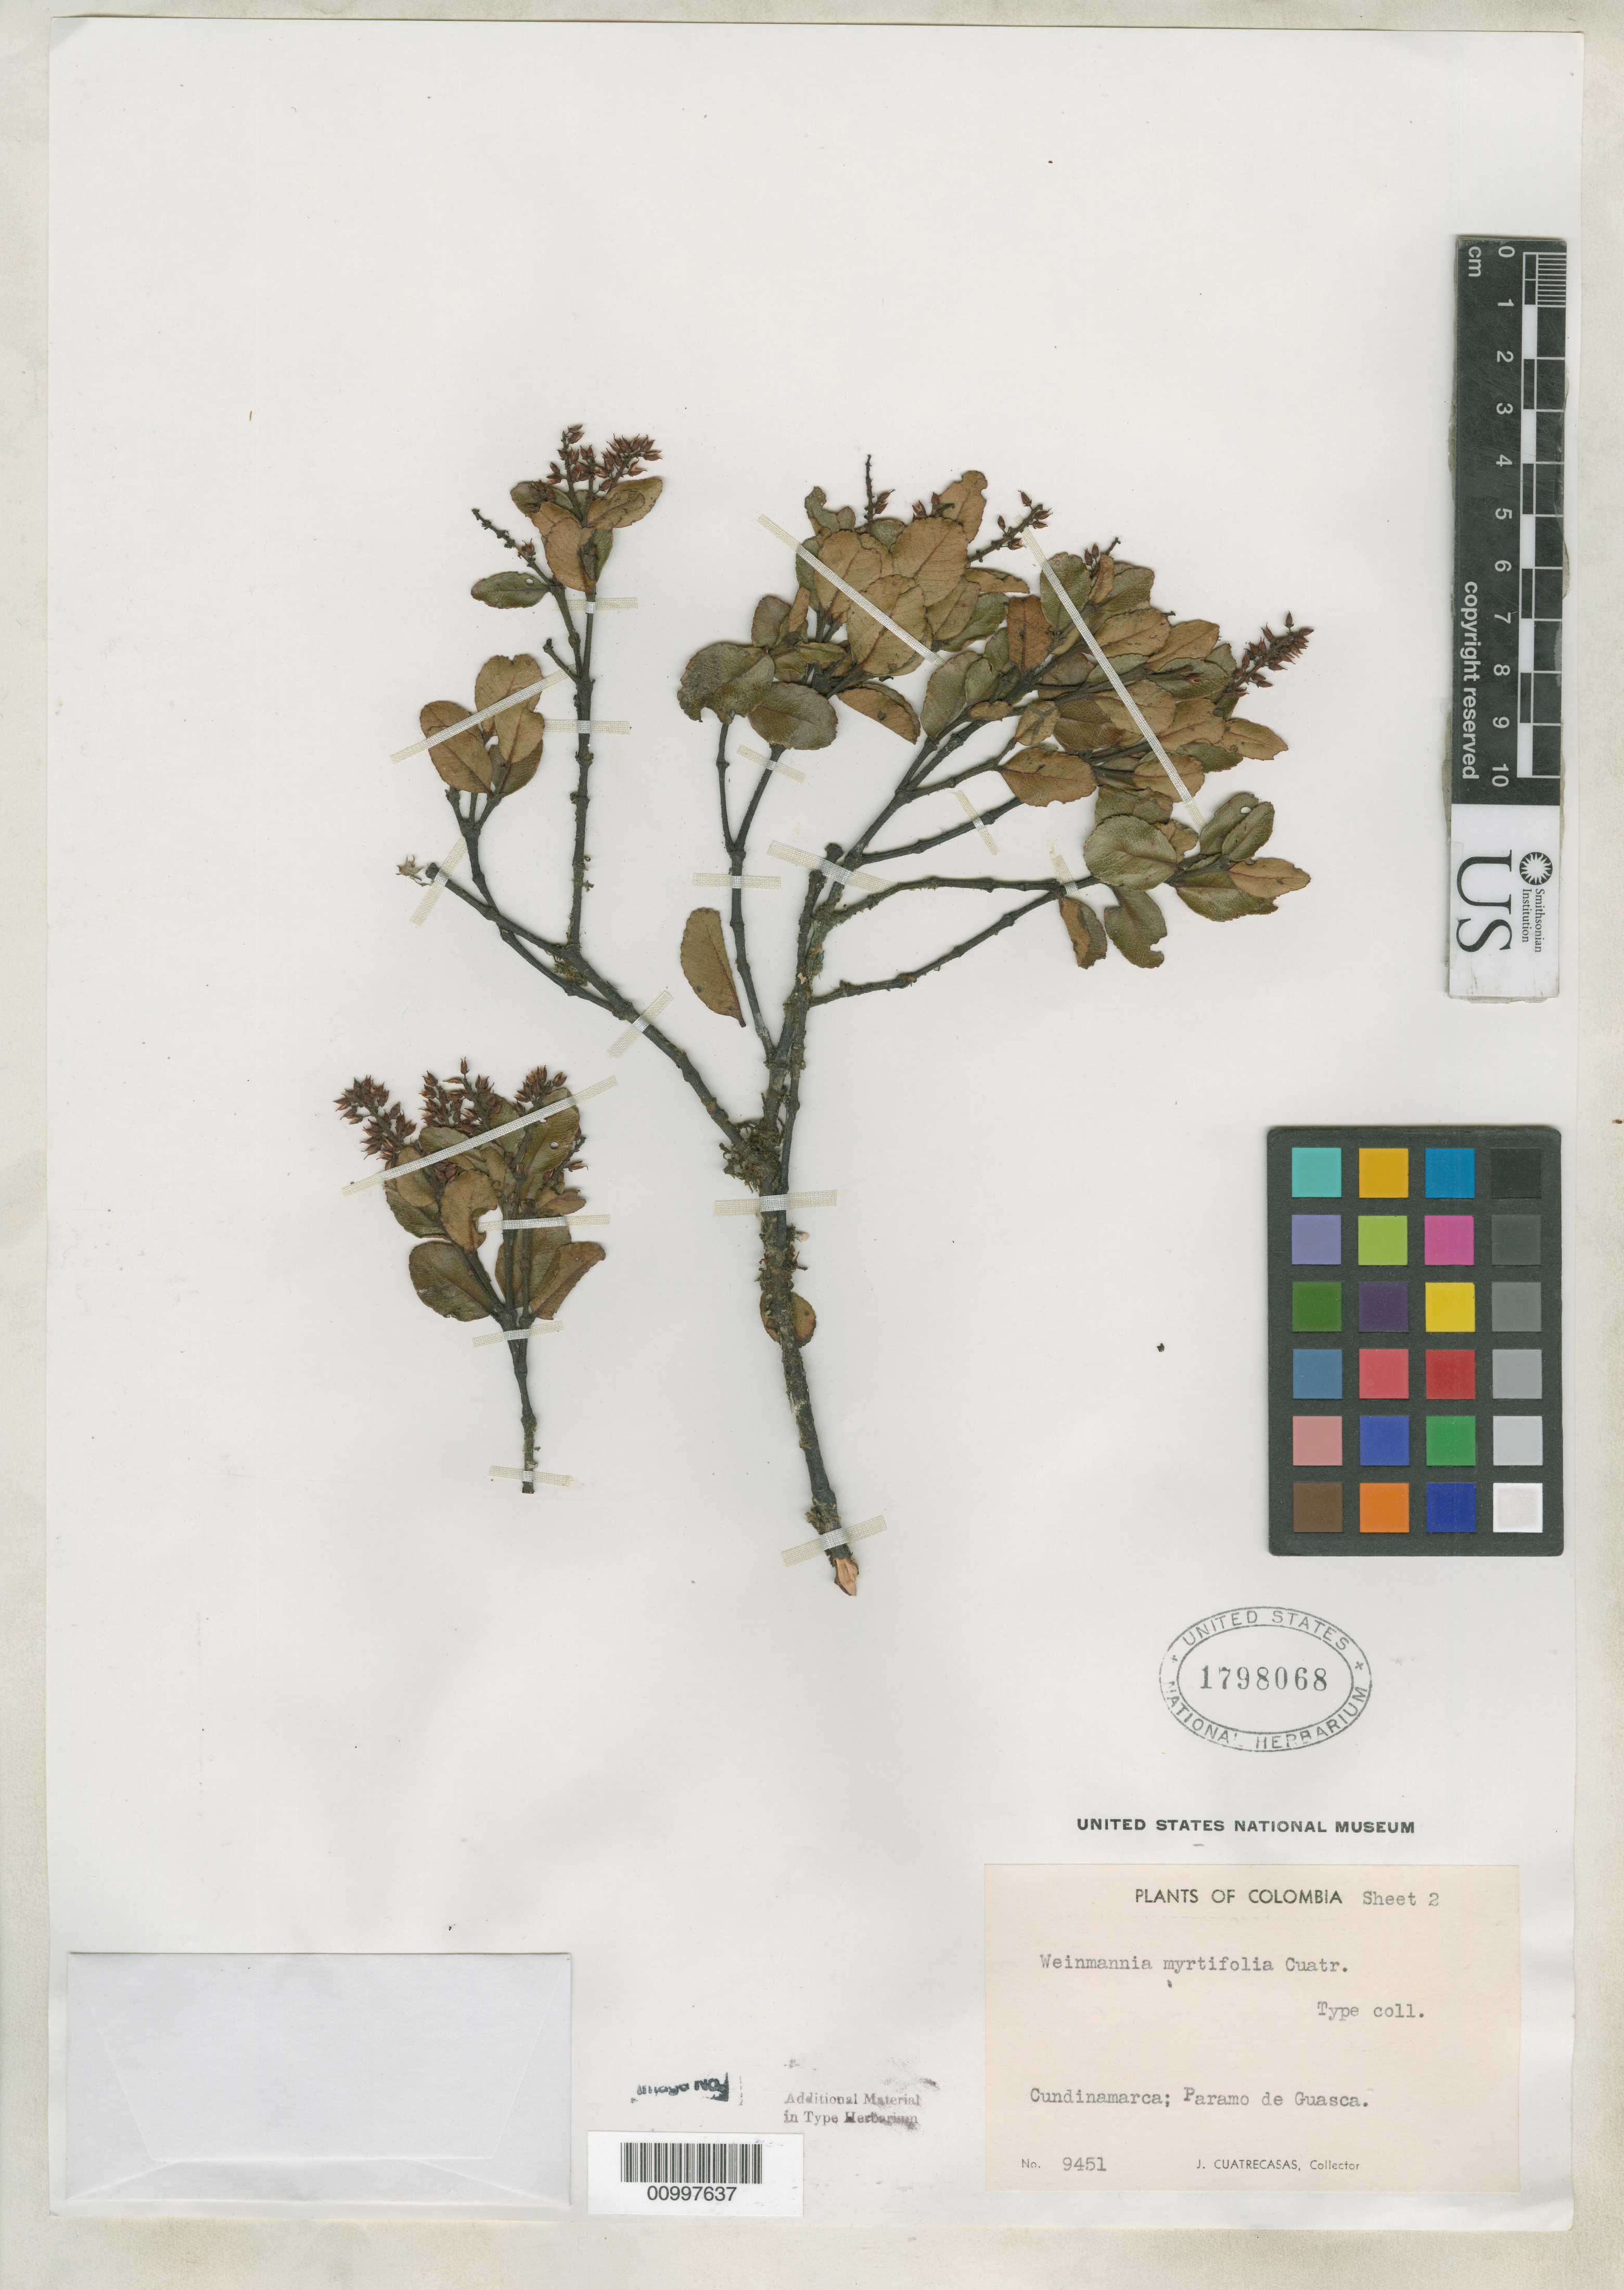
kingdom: Plantae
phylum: Tracheophyta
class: Magnoliopsida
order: Oxalidales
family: Cunoniaceae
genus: Weinmannia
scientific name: Weinmannia myrtifolia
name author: Cuatrec.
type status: Isotype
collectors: J. Cuatrecasas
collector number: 9451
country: Colombia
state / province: Cundinamarca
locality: Paramo de Guasca.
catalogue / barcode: US 1798068